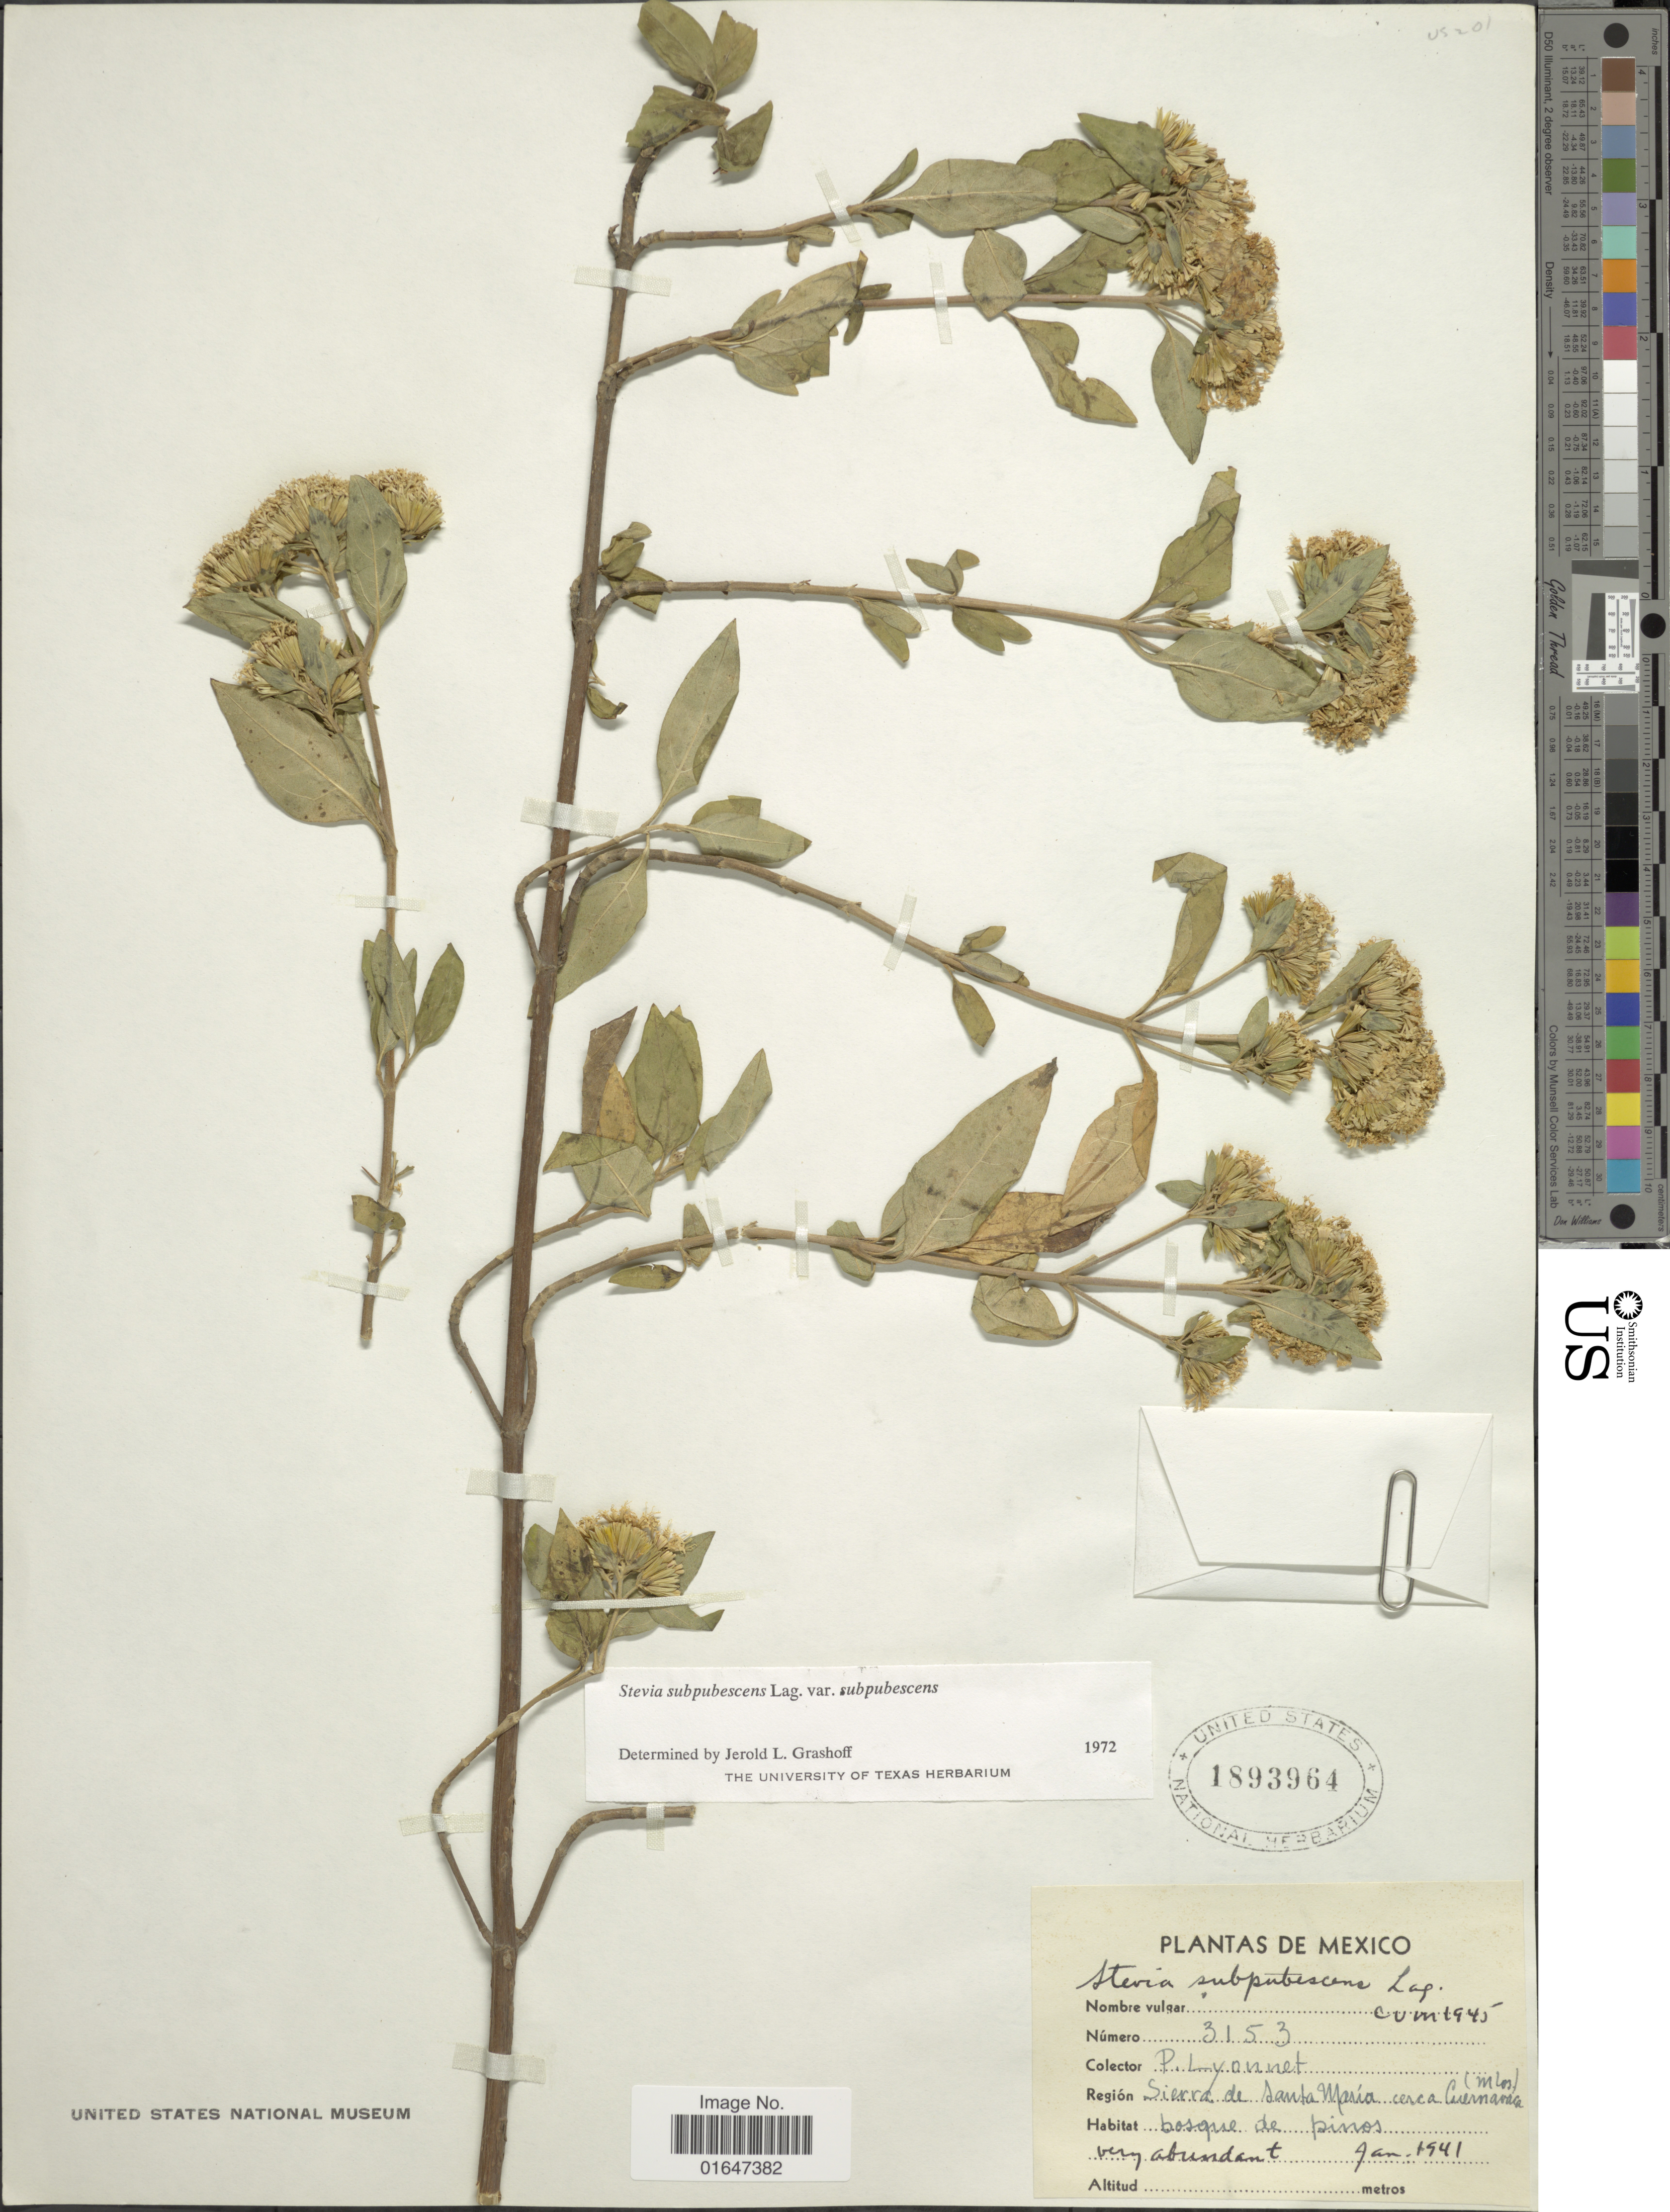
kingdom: Plantae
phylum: Tracheophyta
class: Magnoliopsida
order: Asterales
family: Asteraceae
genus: Stevia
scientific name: Stevia subpubescens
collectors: P. Lyonnet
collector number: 3153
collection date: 1941-01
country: Mexico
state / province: Morelos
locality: Sierra de Santa Maria cerca Cuernavaca (Mlos.)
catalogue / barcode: US 1893964